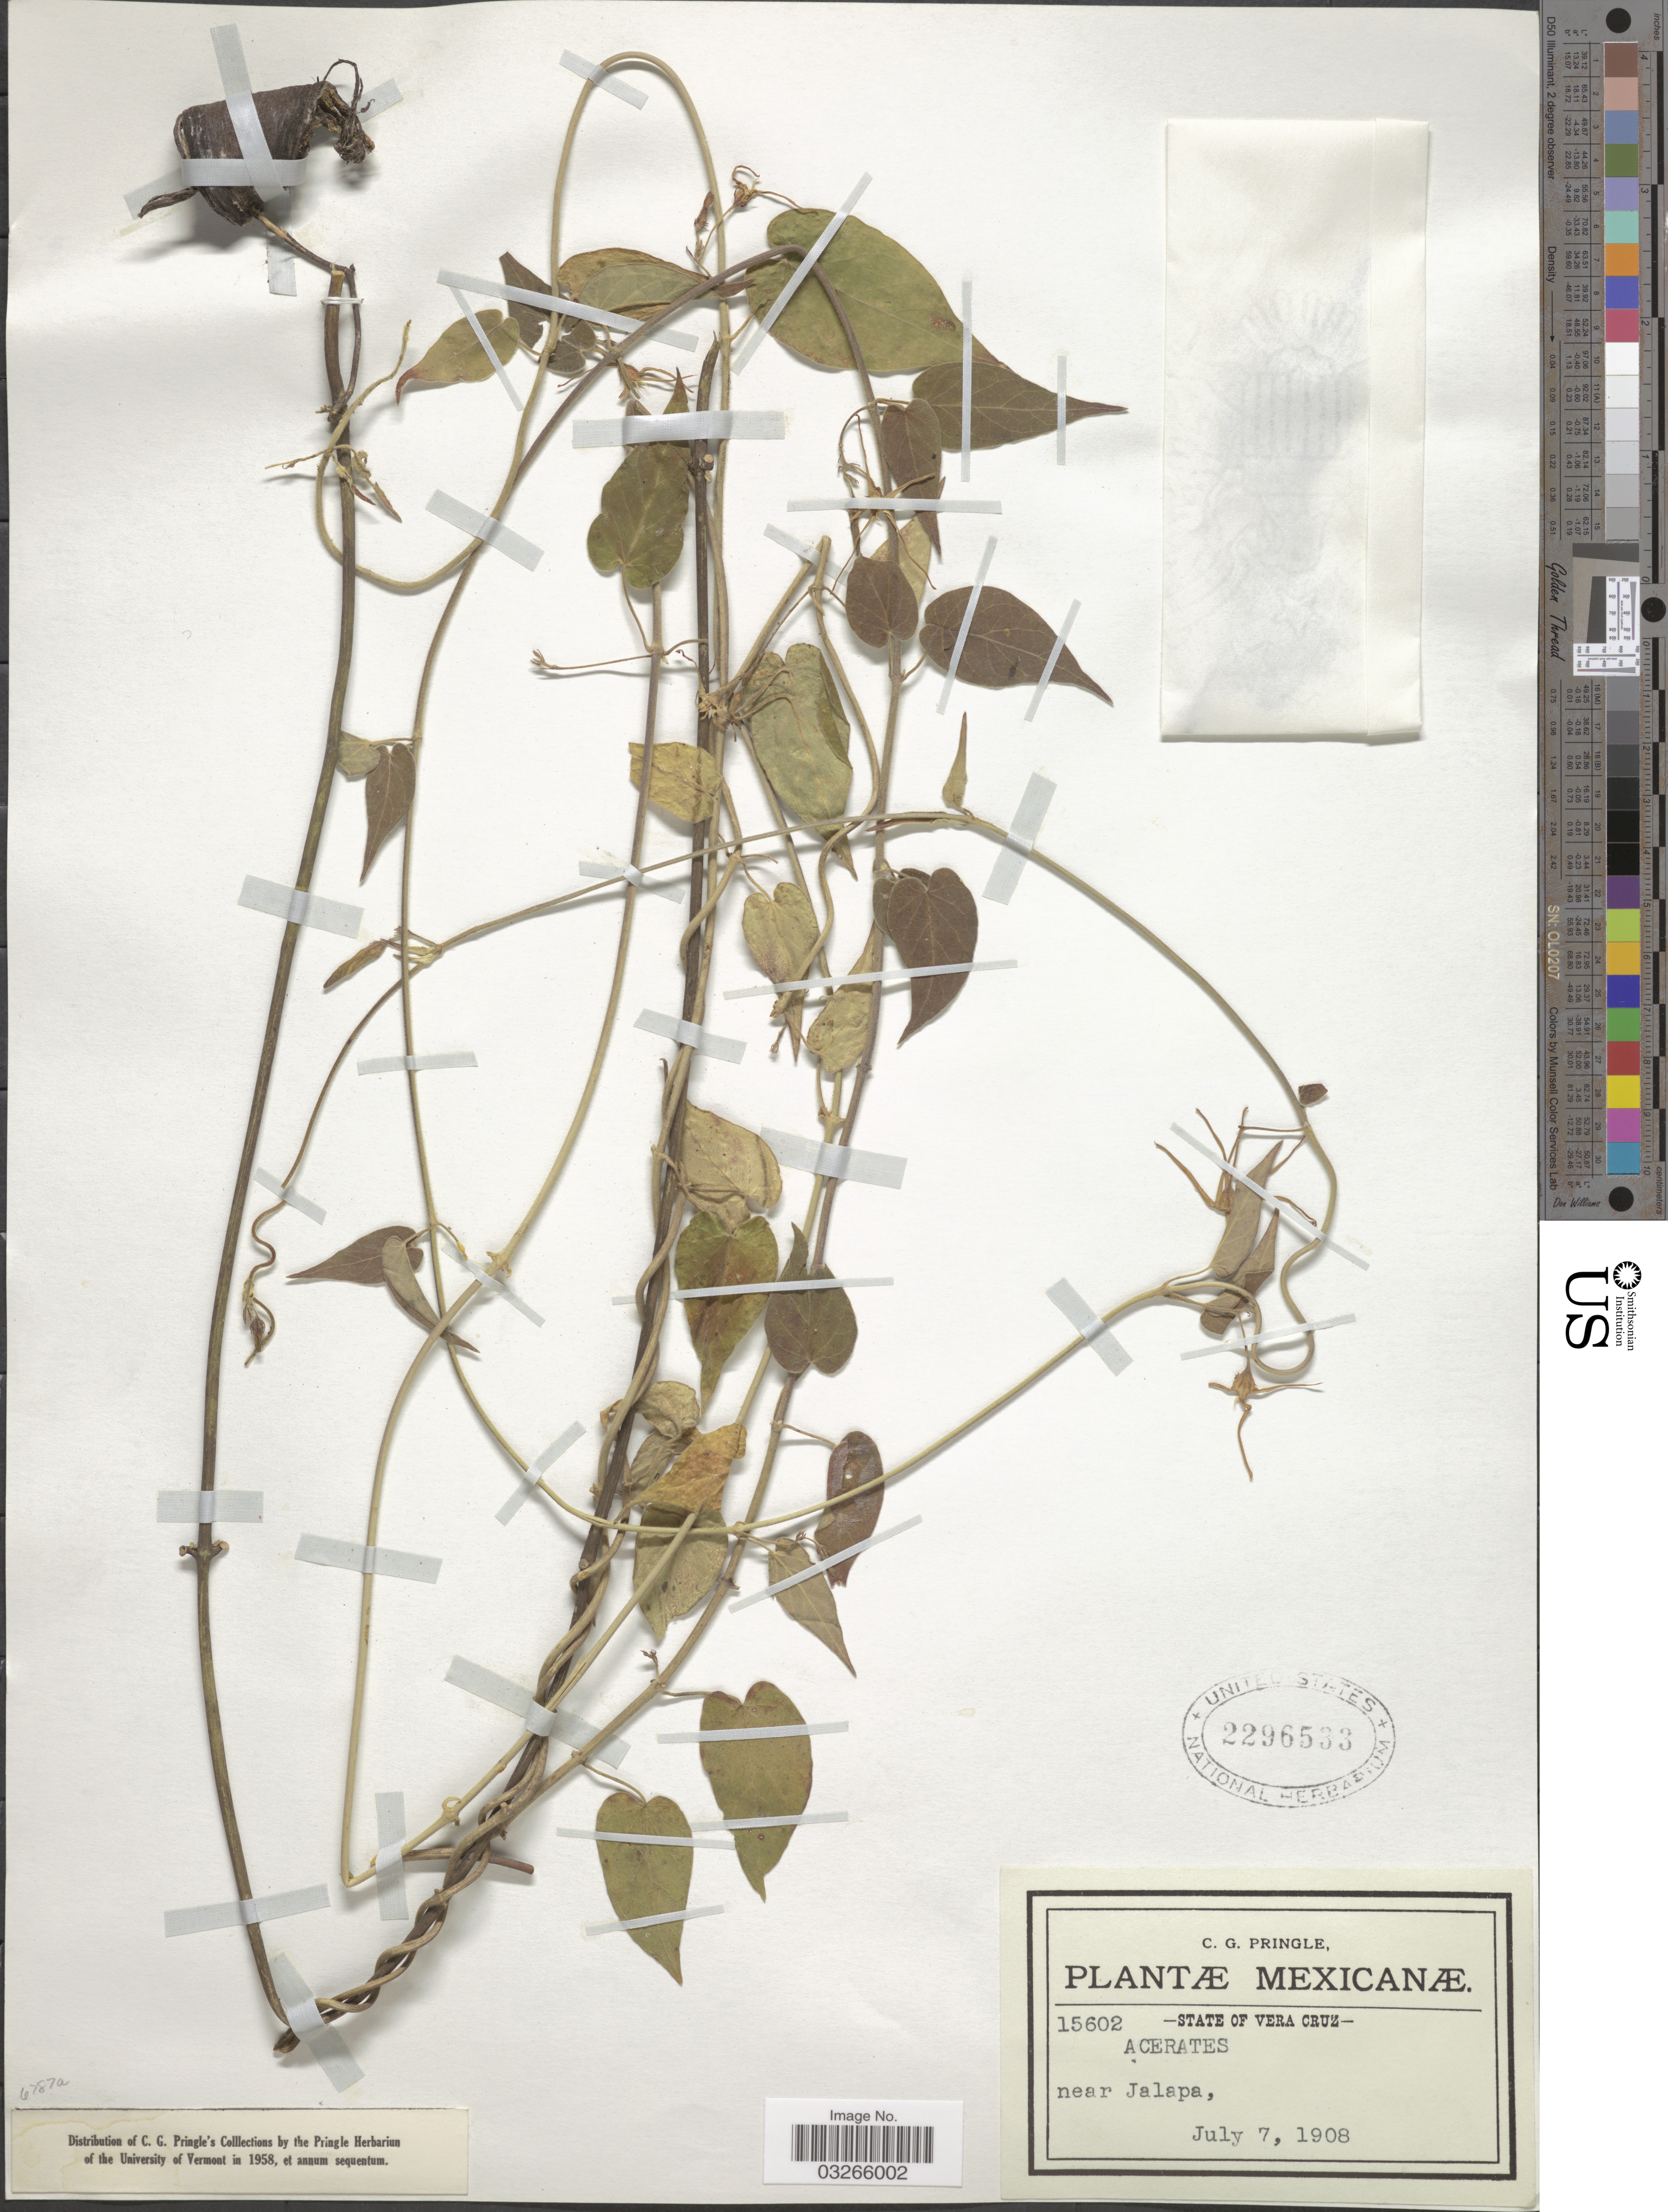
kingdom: Plantae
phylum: Tracheophyta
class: Magnoliopsida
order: Gentianales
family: Apocynaceae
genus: Oxypetalum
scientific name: Oxypetalum cordifolium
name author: (Vent.) Schltr.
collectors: C. G. Pringle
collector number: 15602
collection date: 1908-07-07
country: Mexico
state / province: Veracruz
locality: State of Vera Cruz. Near Jalapa.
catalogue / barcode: US 2296533